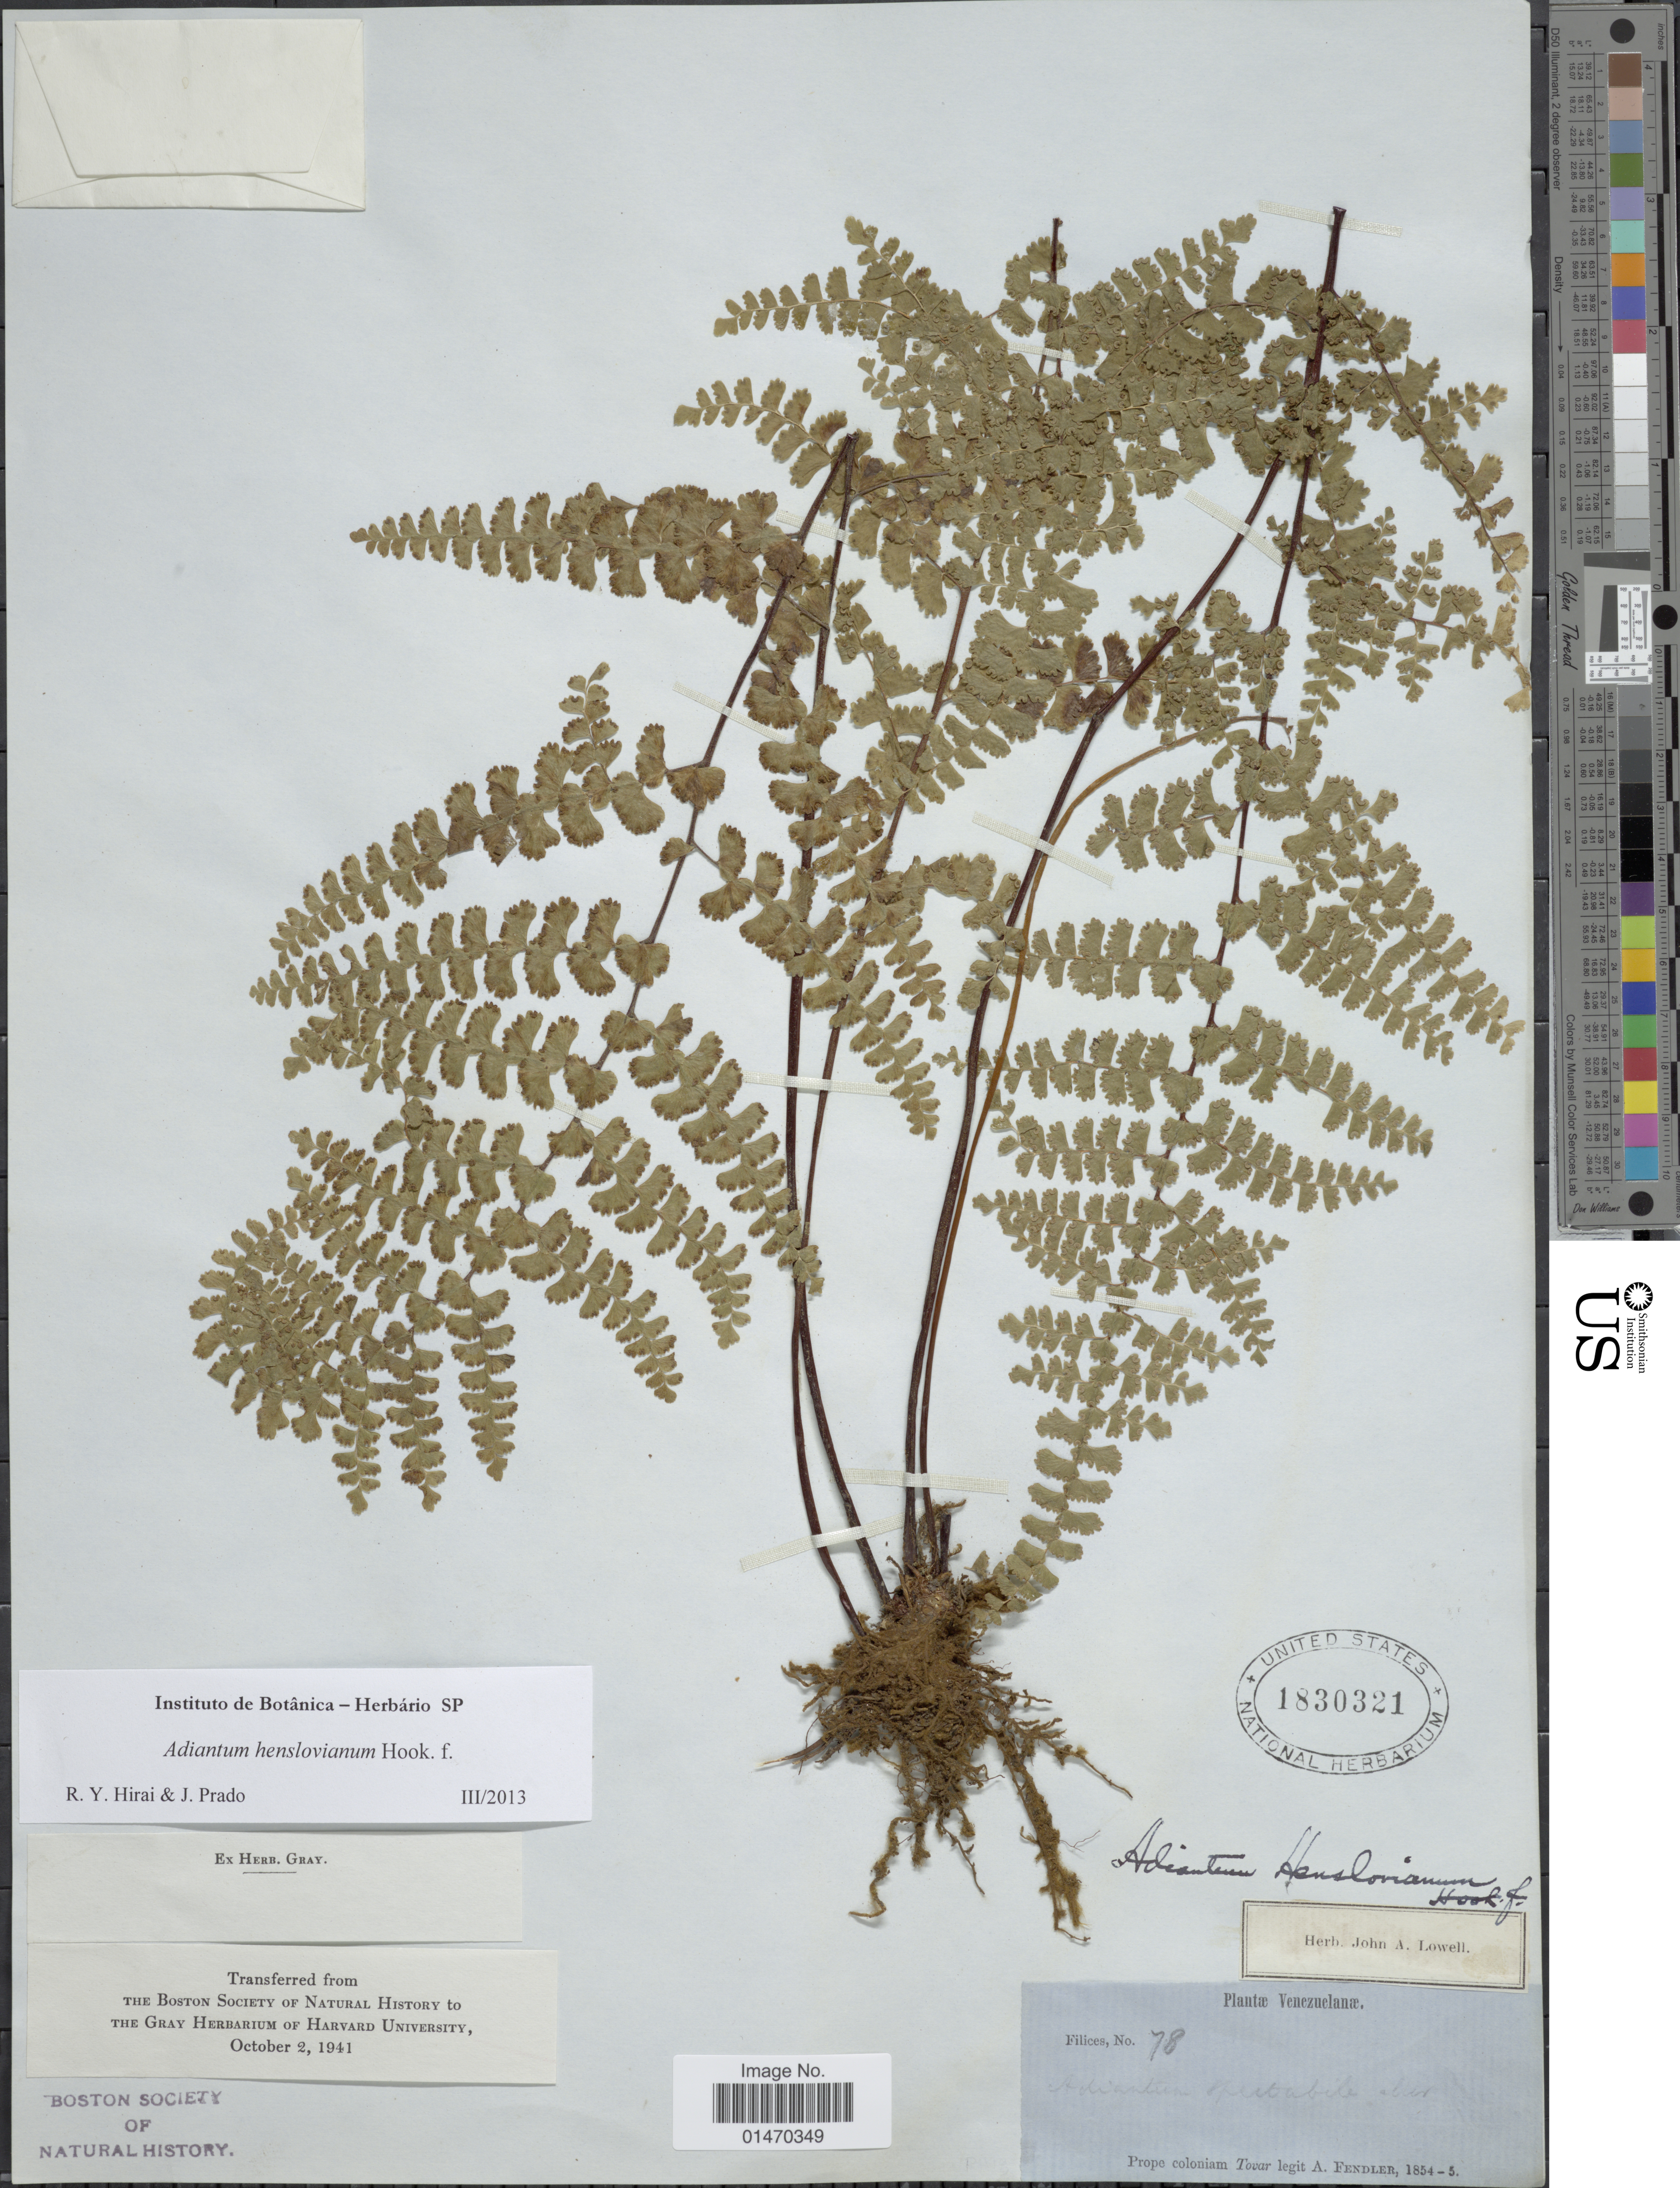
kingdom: Plantae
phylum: Tracheophyta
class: Polypodiopsida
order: Polypodiales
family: Pteridaceae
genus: Adiantum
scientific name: Adiantum henslovianum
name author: Hook. f.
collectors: A. Fendler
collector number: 78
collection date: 1854/1855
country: Venezuela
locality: Prope Coloniam Tovar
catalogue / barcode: US 1830321